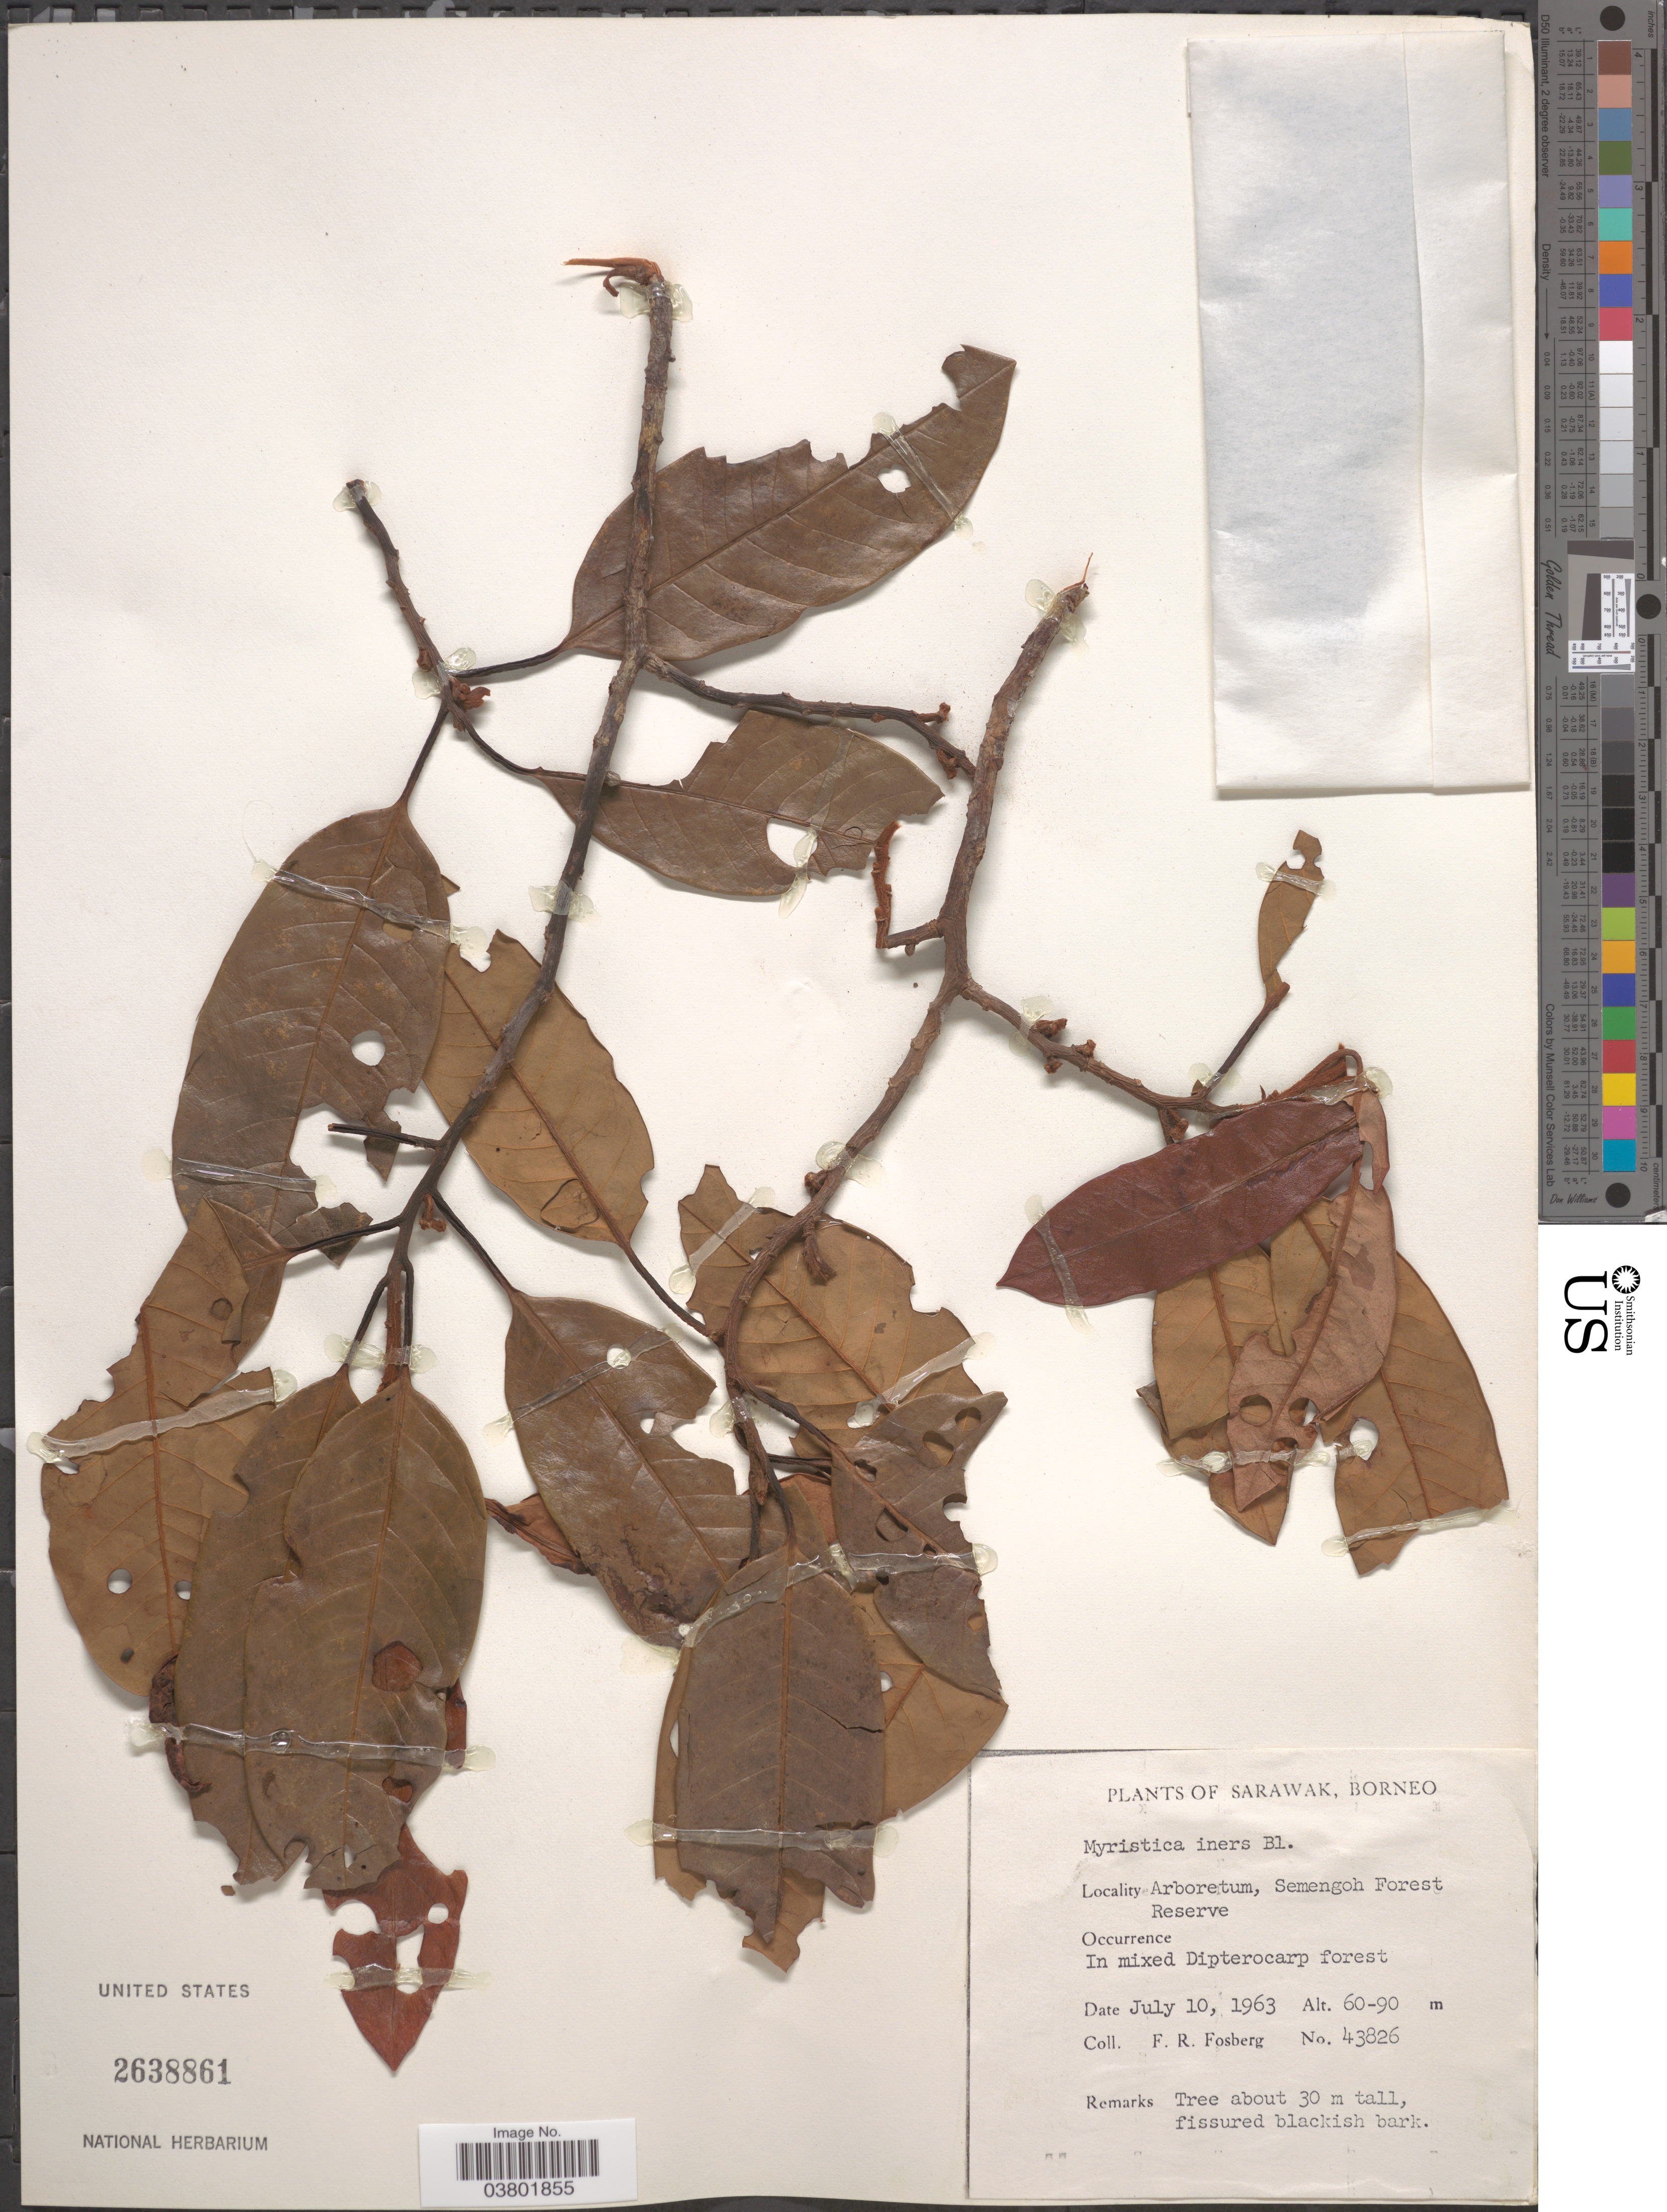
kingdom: Plantae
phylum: Tracheophyta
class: Magnoliopsida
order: Magnoliales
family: Myristicaceae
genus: Myristica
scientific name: Myristica iners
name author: Blume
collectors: F. R. Fosberg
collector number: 43826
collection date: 1963-07-10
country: Malaysia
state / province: Sarawak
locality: Borneo. Arboretum, Semengoh Forest Reserve.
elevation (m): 60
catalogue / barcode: US 2638861